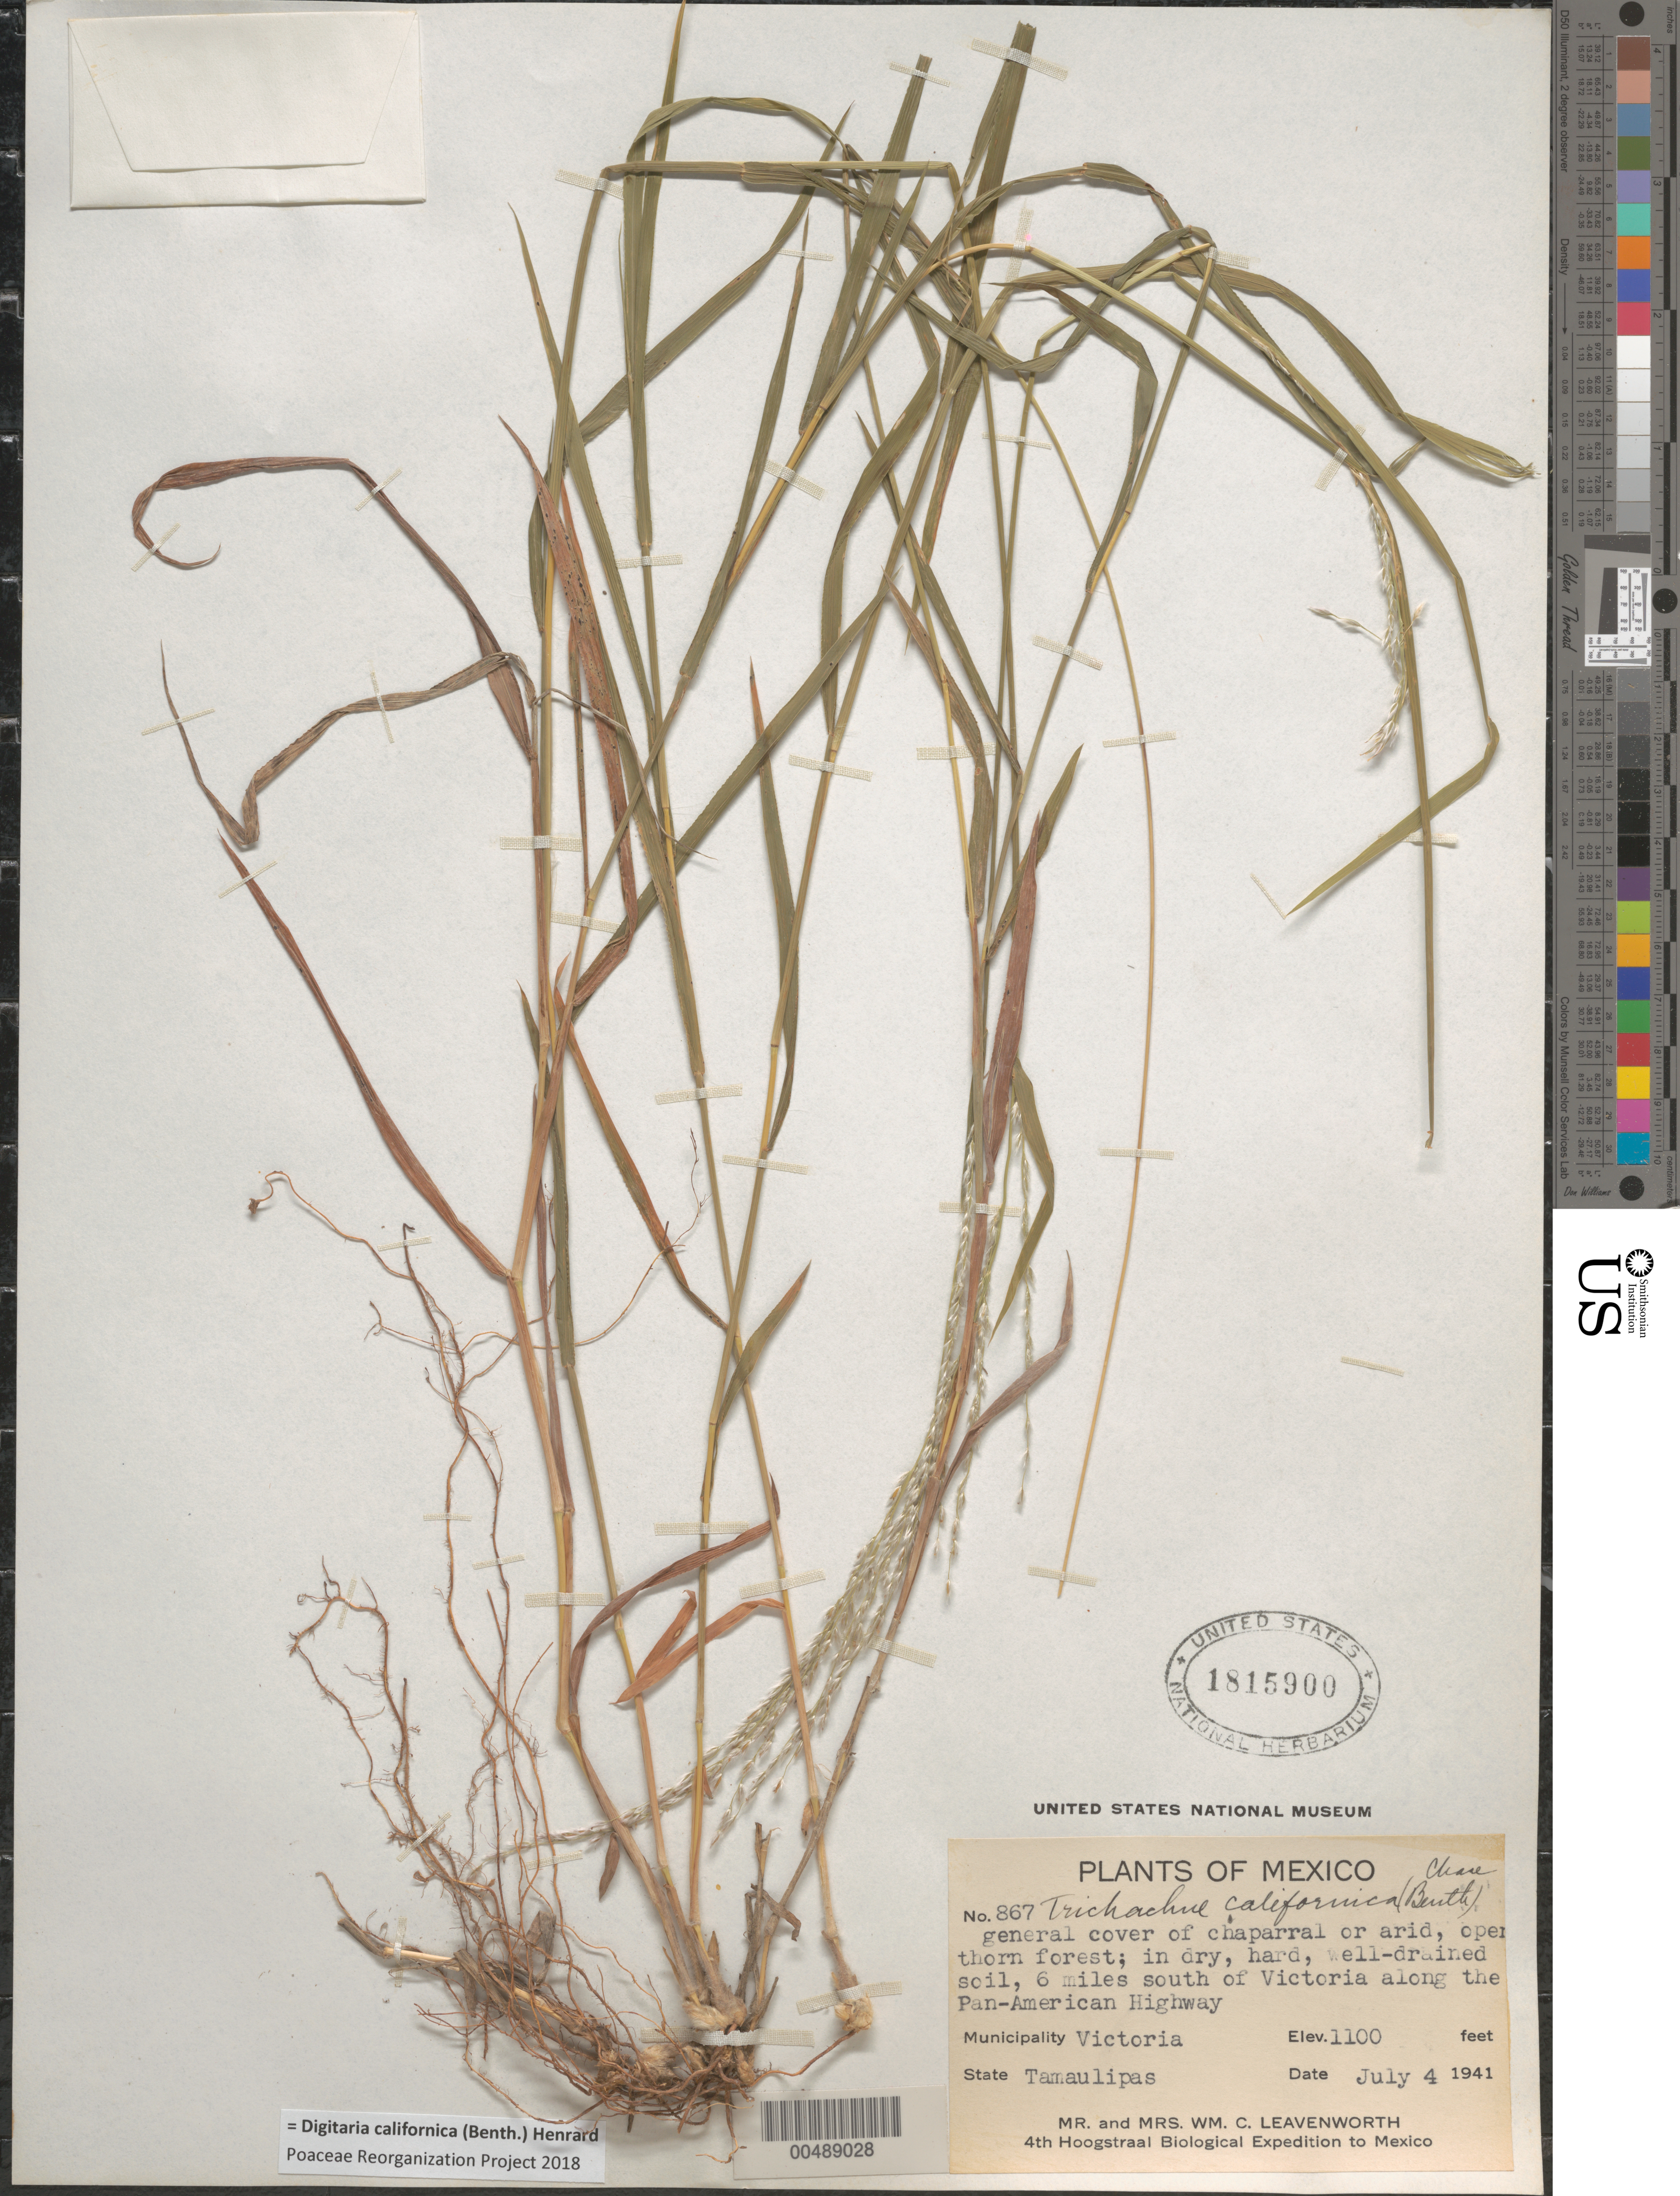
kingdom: Plantae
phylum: Tracheophyta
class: Liliopsida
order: Poales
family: Poaceae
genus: Digitaria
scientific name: Digitaria californica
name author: (Benth.) Henr.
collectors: W. C. Leavenworth & Leavenworth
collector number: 867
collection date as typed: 4 Jul 1941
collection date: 1941-07-04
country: Mexico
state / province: Tamaulipas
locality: Victoria Mun., 6 mi S of Victoria along the Pan-American Hwy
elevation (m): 335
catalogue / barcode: US 1815900